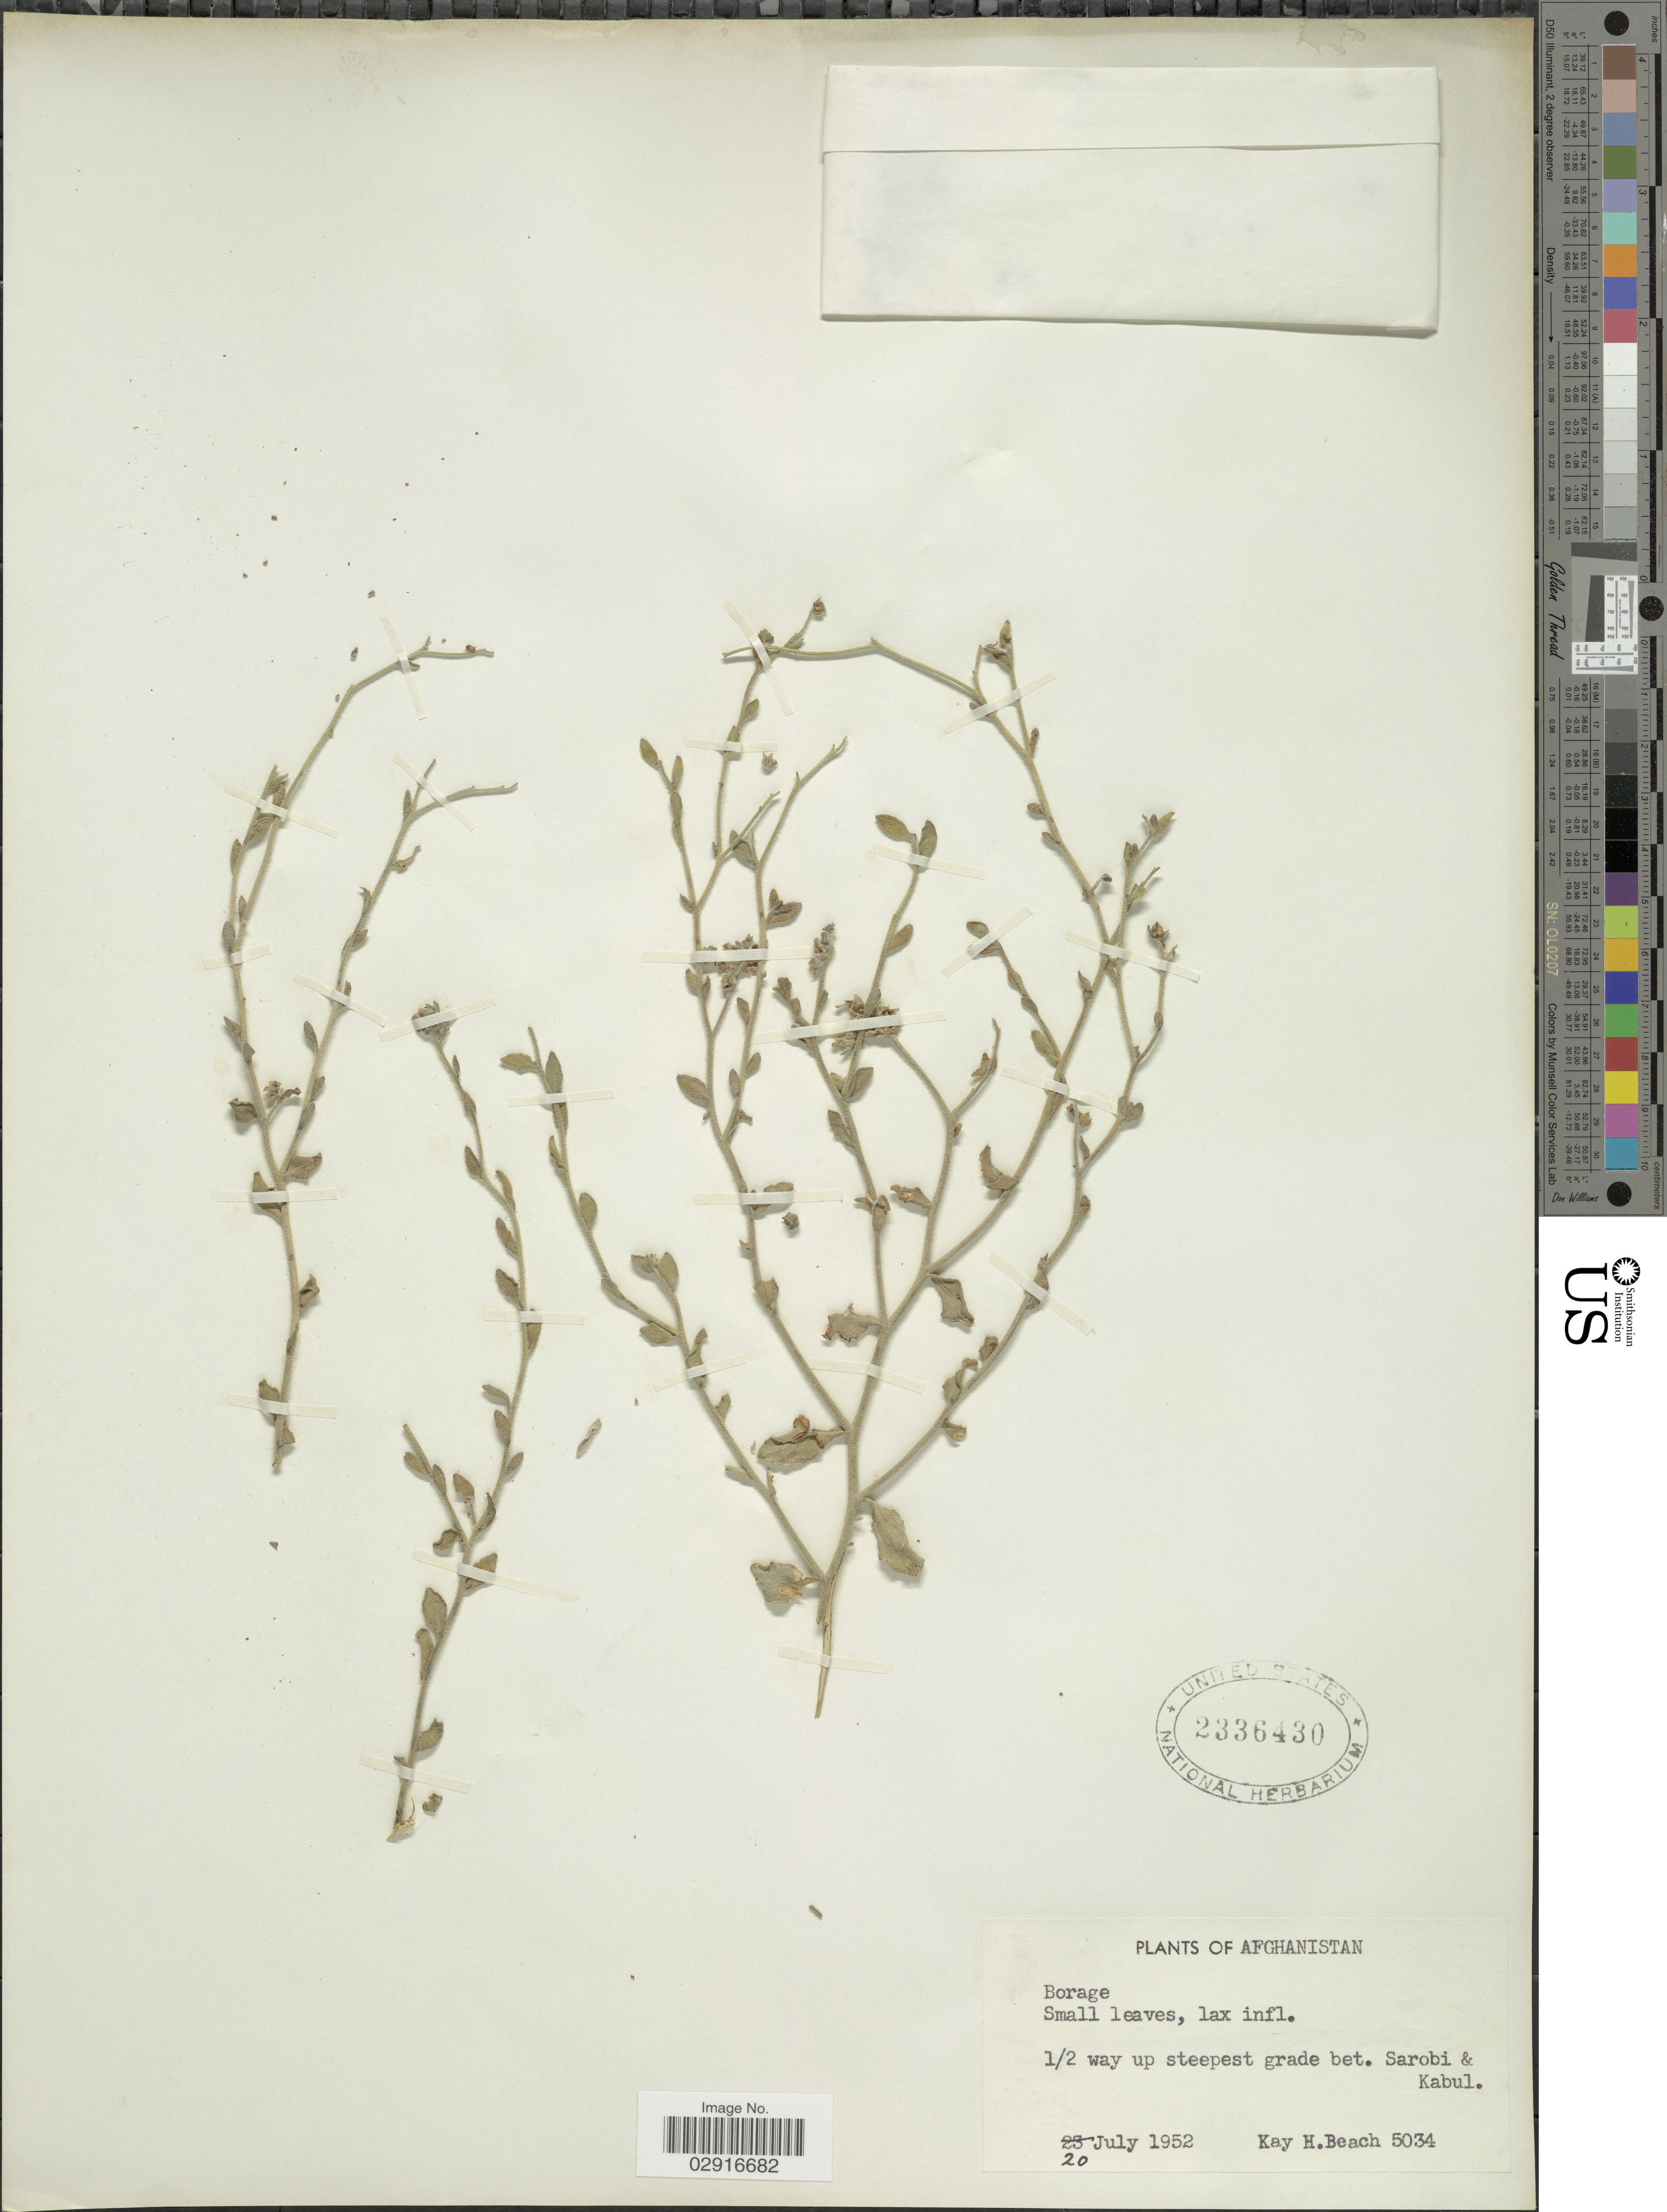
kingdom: Plantae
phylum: Tracheophyta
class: Magnoliopsida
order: Boraginales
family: Boraginaceae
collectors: K. H. Beach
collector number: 5034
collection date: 1952-07-20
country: Afghanistan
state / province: Kabul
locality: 1/2 way up steepest grade bet. Sarobi & Kabul.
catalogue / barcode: US 2336430